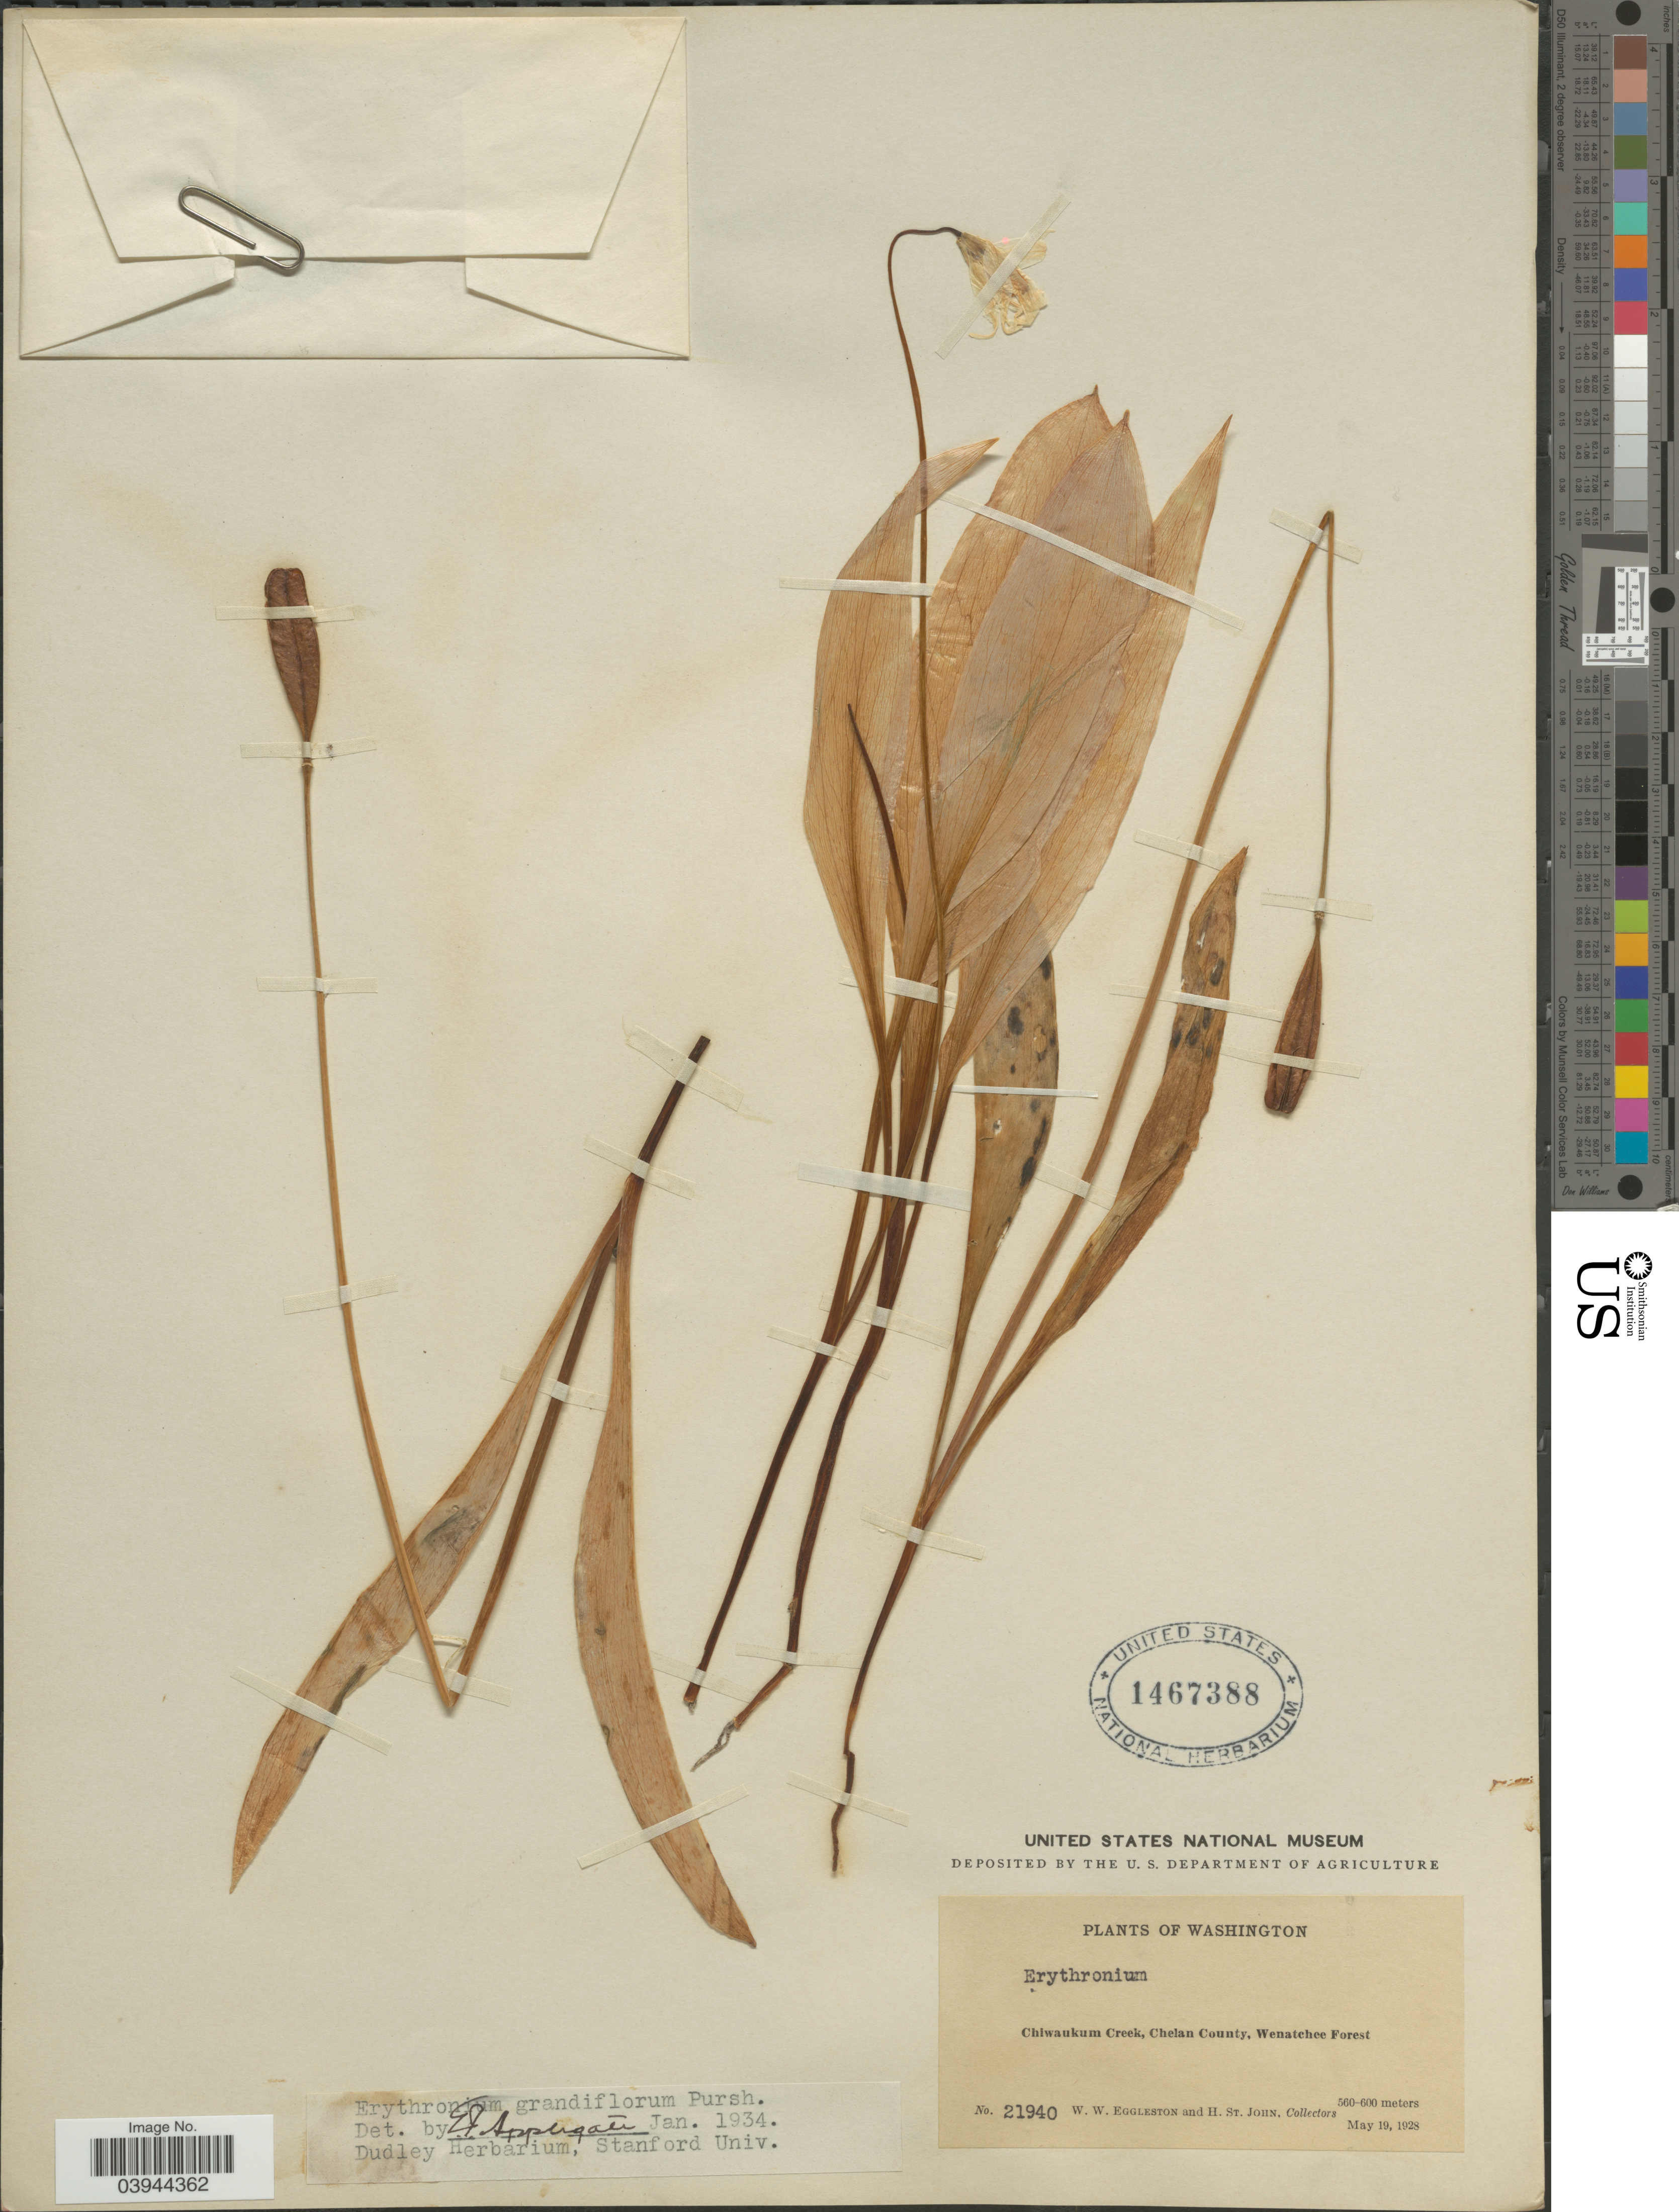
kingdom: Plantae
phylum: Tracheophyta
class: Liliopsida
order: Liliales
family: Liliaceae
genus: Erythronium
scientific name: Erythronium grandiflorum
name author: Pursh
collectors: W. W. Eggleston & H. St. John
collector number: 21940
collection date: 1928-05-19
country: United States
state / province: Washington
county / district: Chelan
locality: Chiwaukum Creek, Chelan County, Wenatchee Forest.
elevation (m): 560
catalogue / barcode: US 1467388